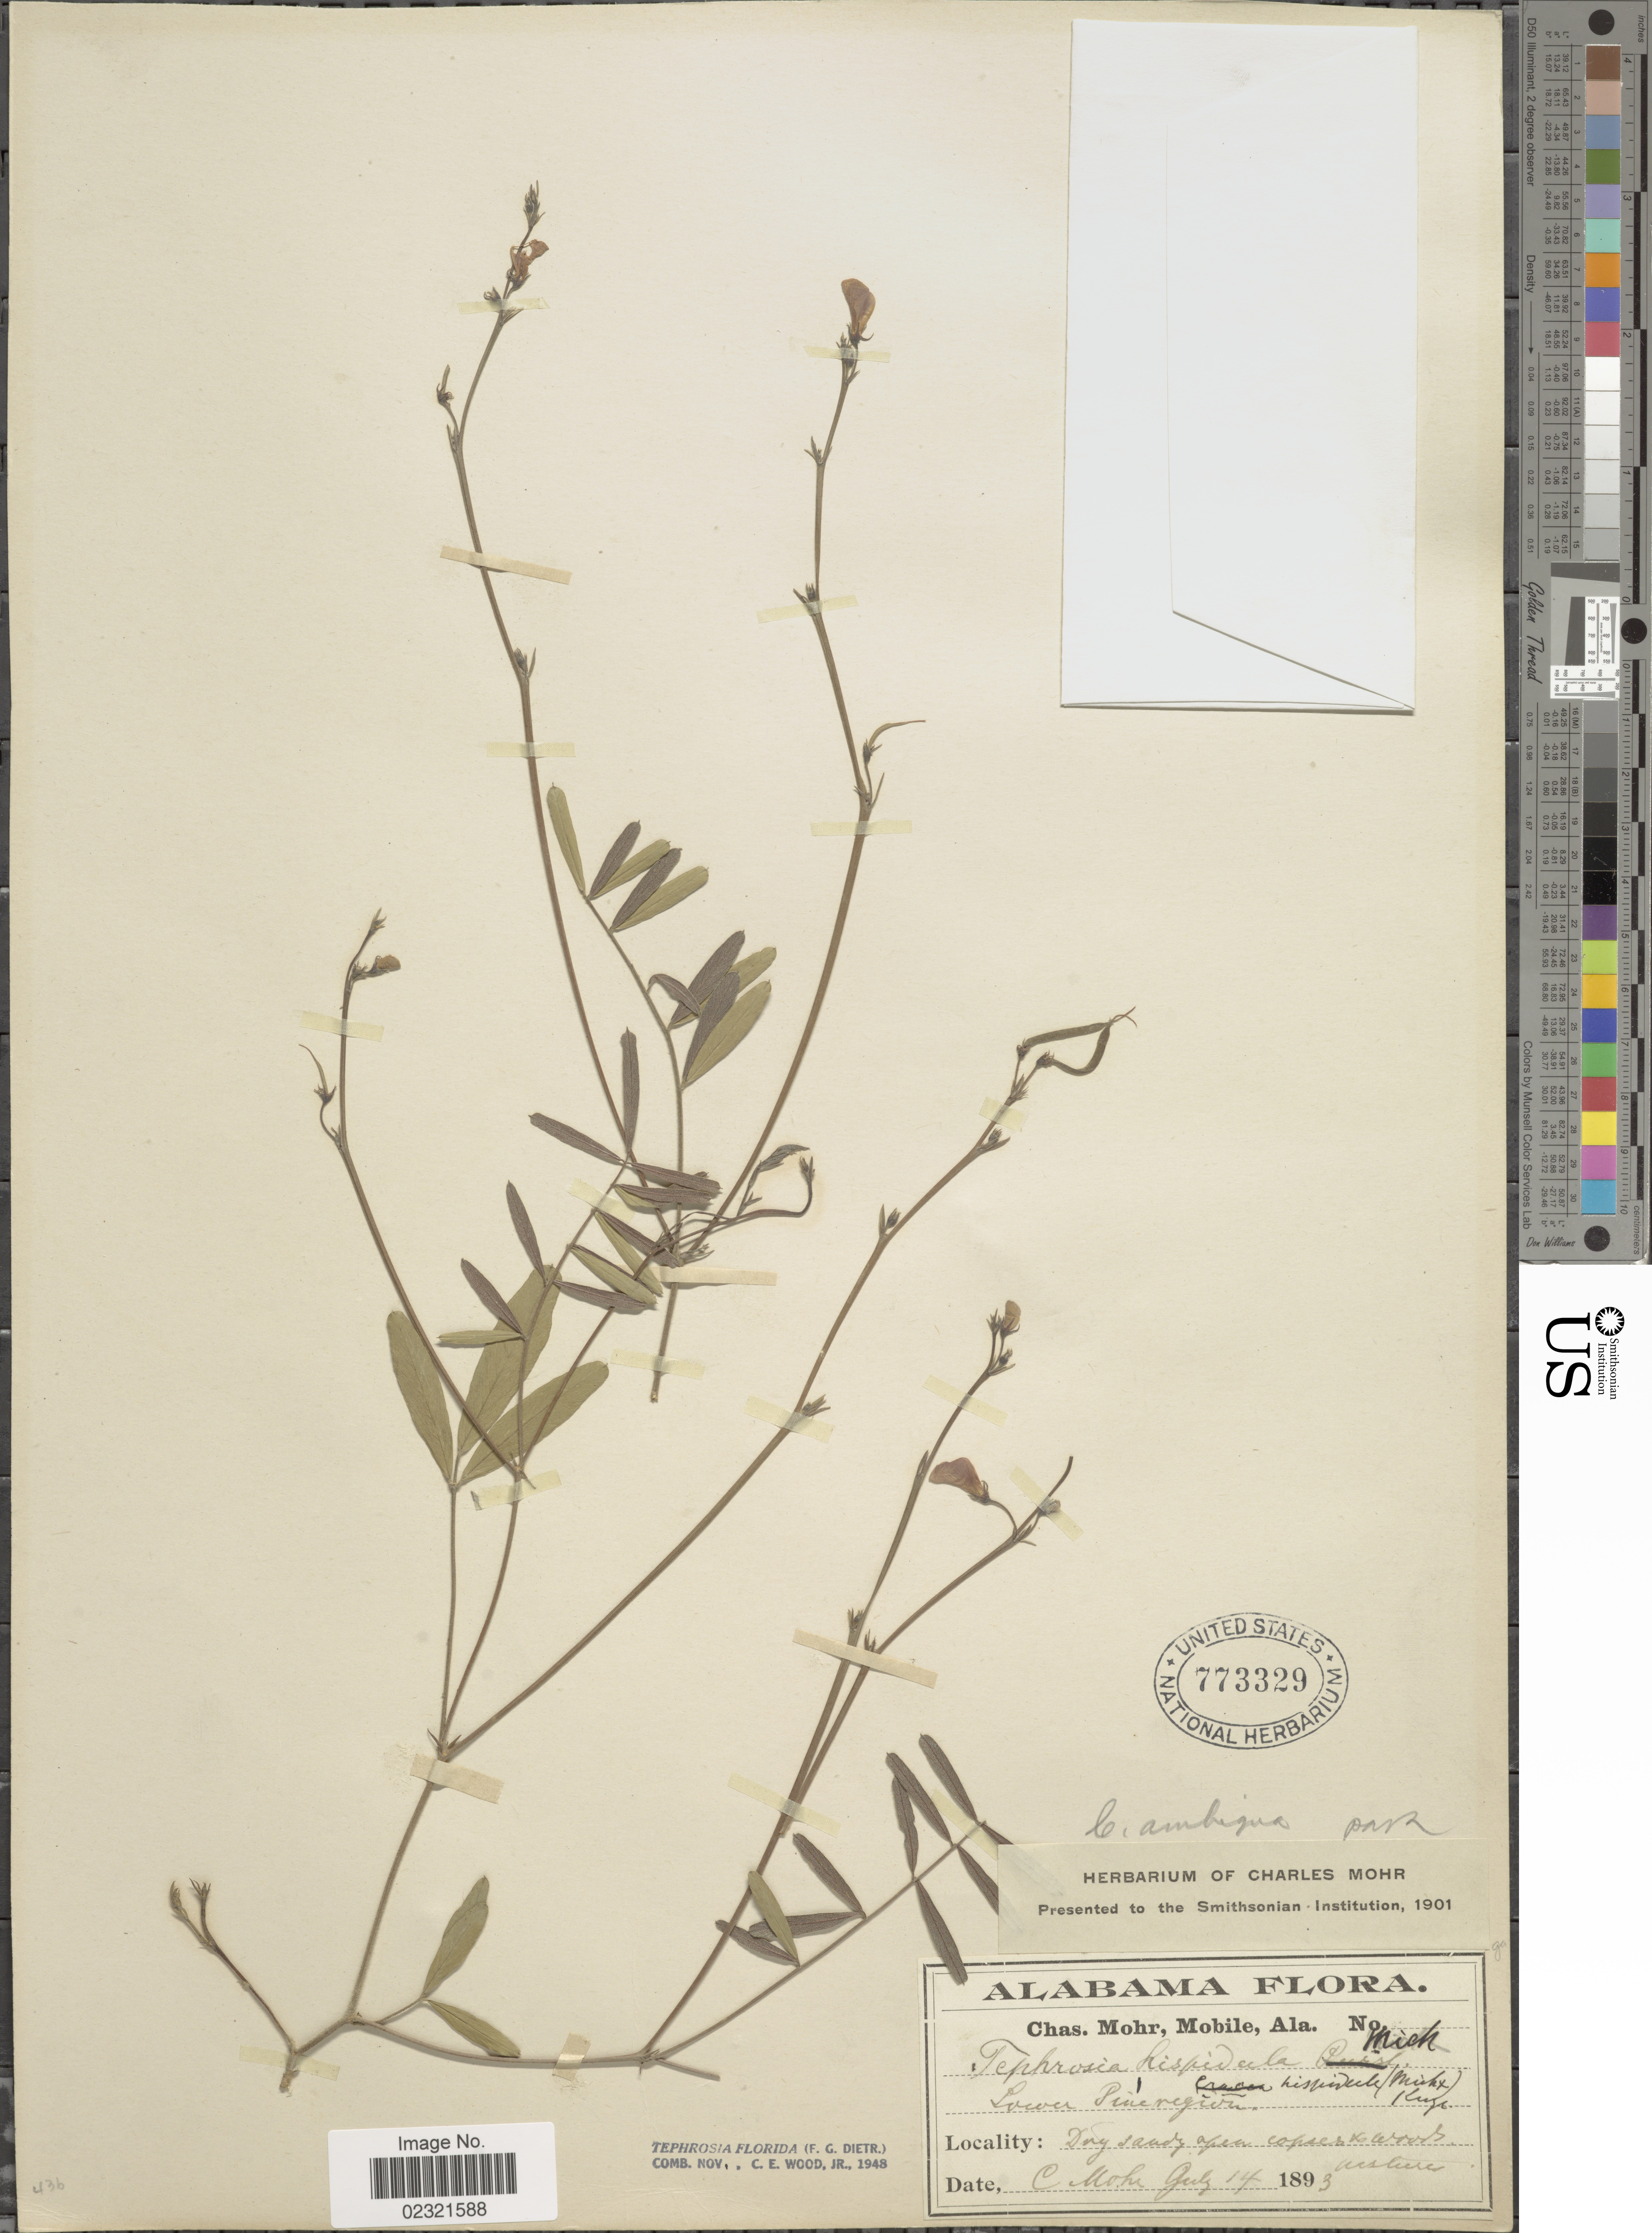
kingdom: Plantae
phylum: Tracheophyta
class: Magnoliopsida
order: Fabales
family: Fabaceae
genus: Tephrosia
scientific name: Tephrosia florida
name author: (Dietr.) C.E. Wood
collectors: Mohr, C. T. (herbarium)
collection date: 1893-07-14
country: United States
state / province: Alabama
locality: Dry sandy open copses and woods pastures.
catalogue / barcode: US 773329